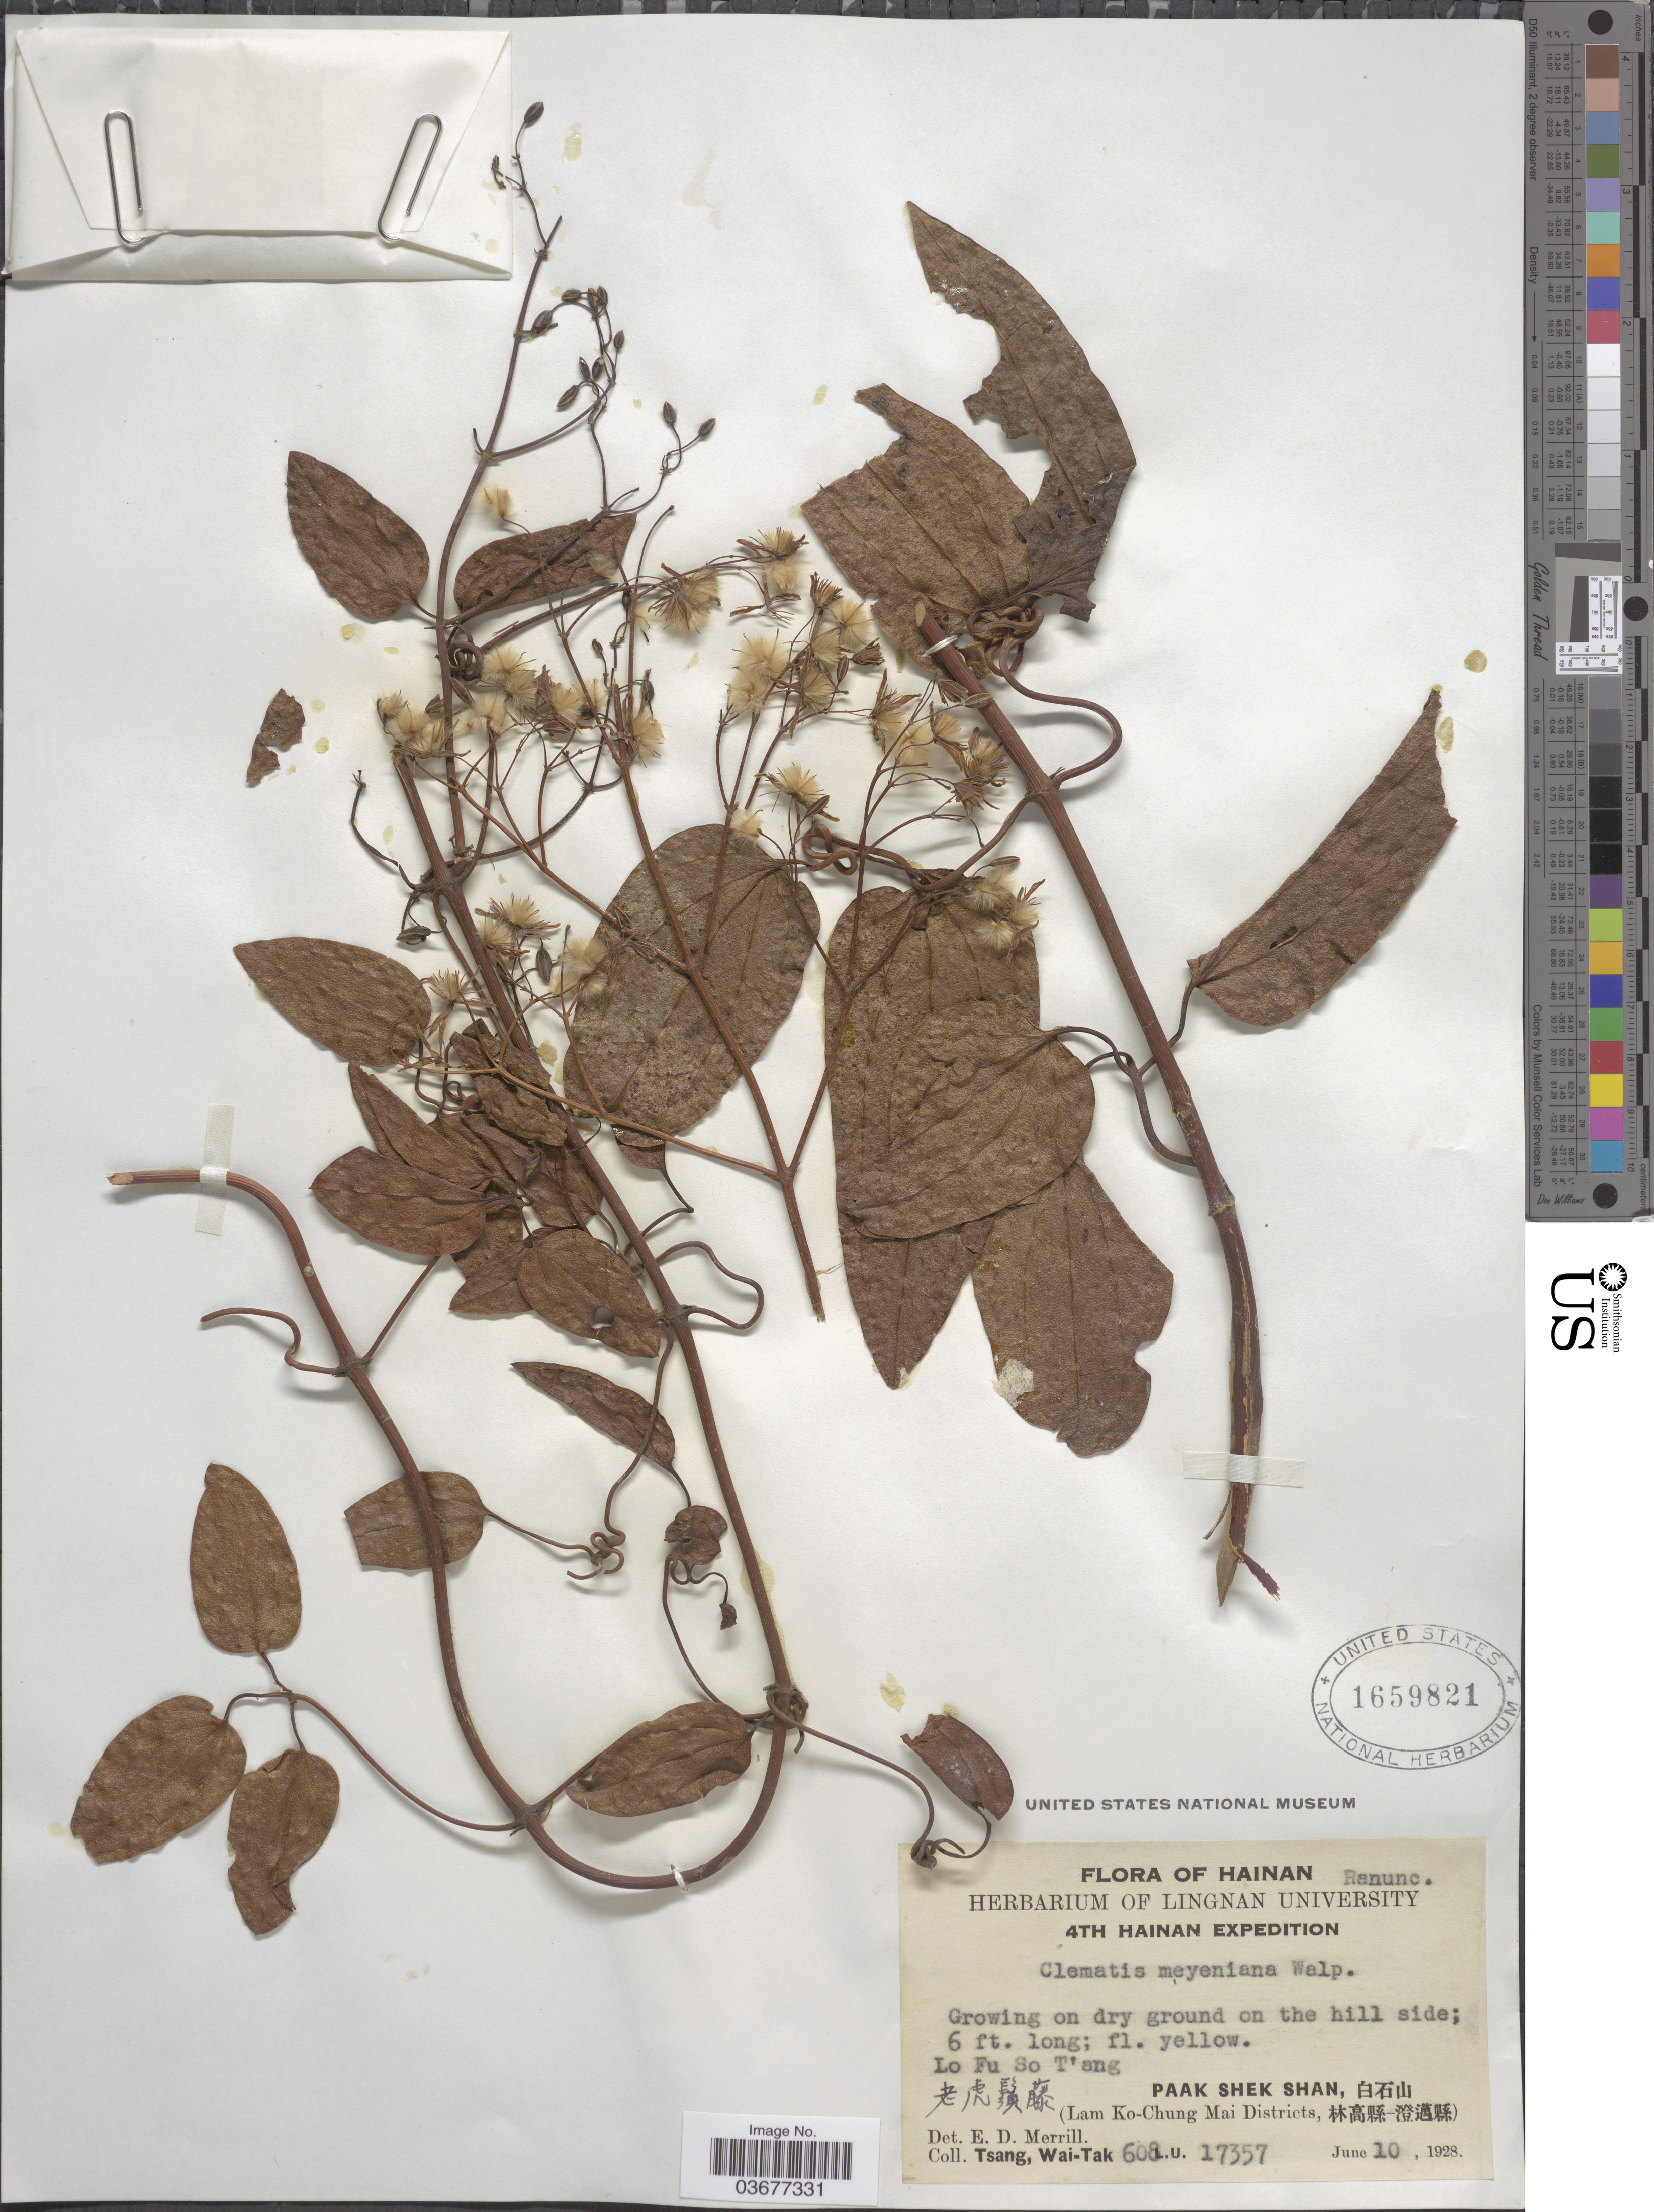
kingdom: Plantae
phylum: Tracheophyta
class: Magnoliopsida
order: Ranunculales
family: Ranunculaceae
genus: Clematis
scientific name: Clematis meyeniana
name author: Walp.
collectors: W. T. Tsang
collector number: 608L.U.17357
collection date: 1928-06-10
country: China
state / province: Hainan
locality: Lu So T'ang Paak Shek Shan, (Lam Ko-Chung Mai Districts.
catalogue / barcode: US 1659821